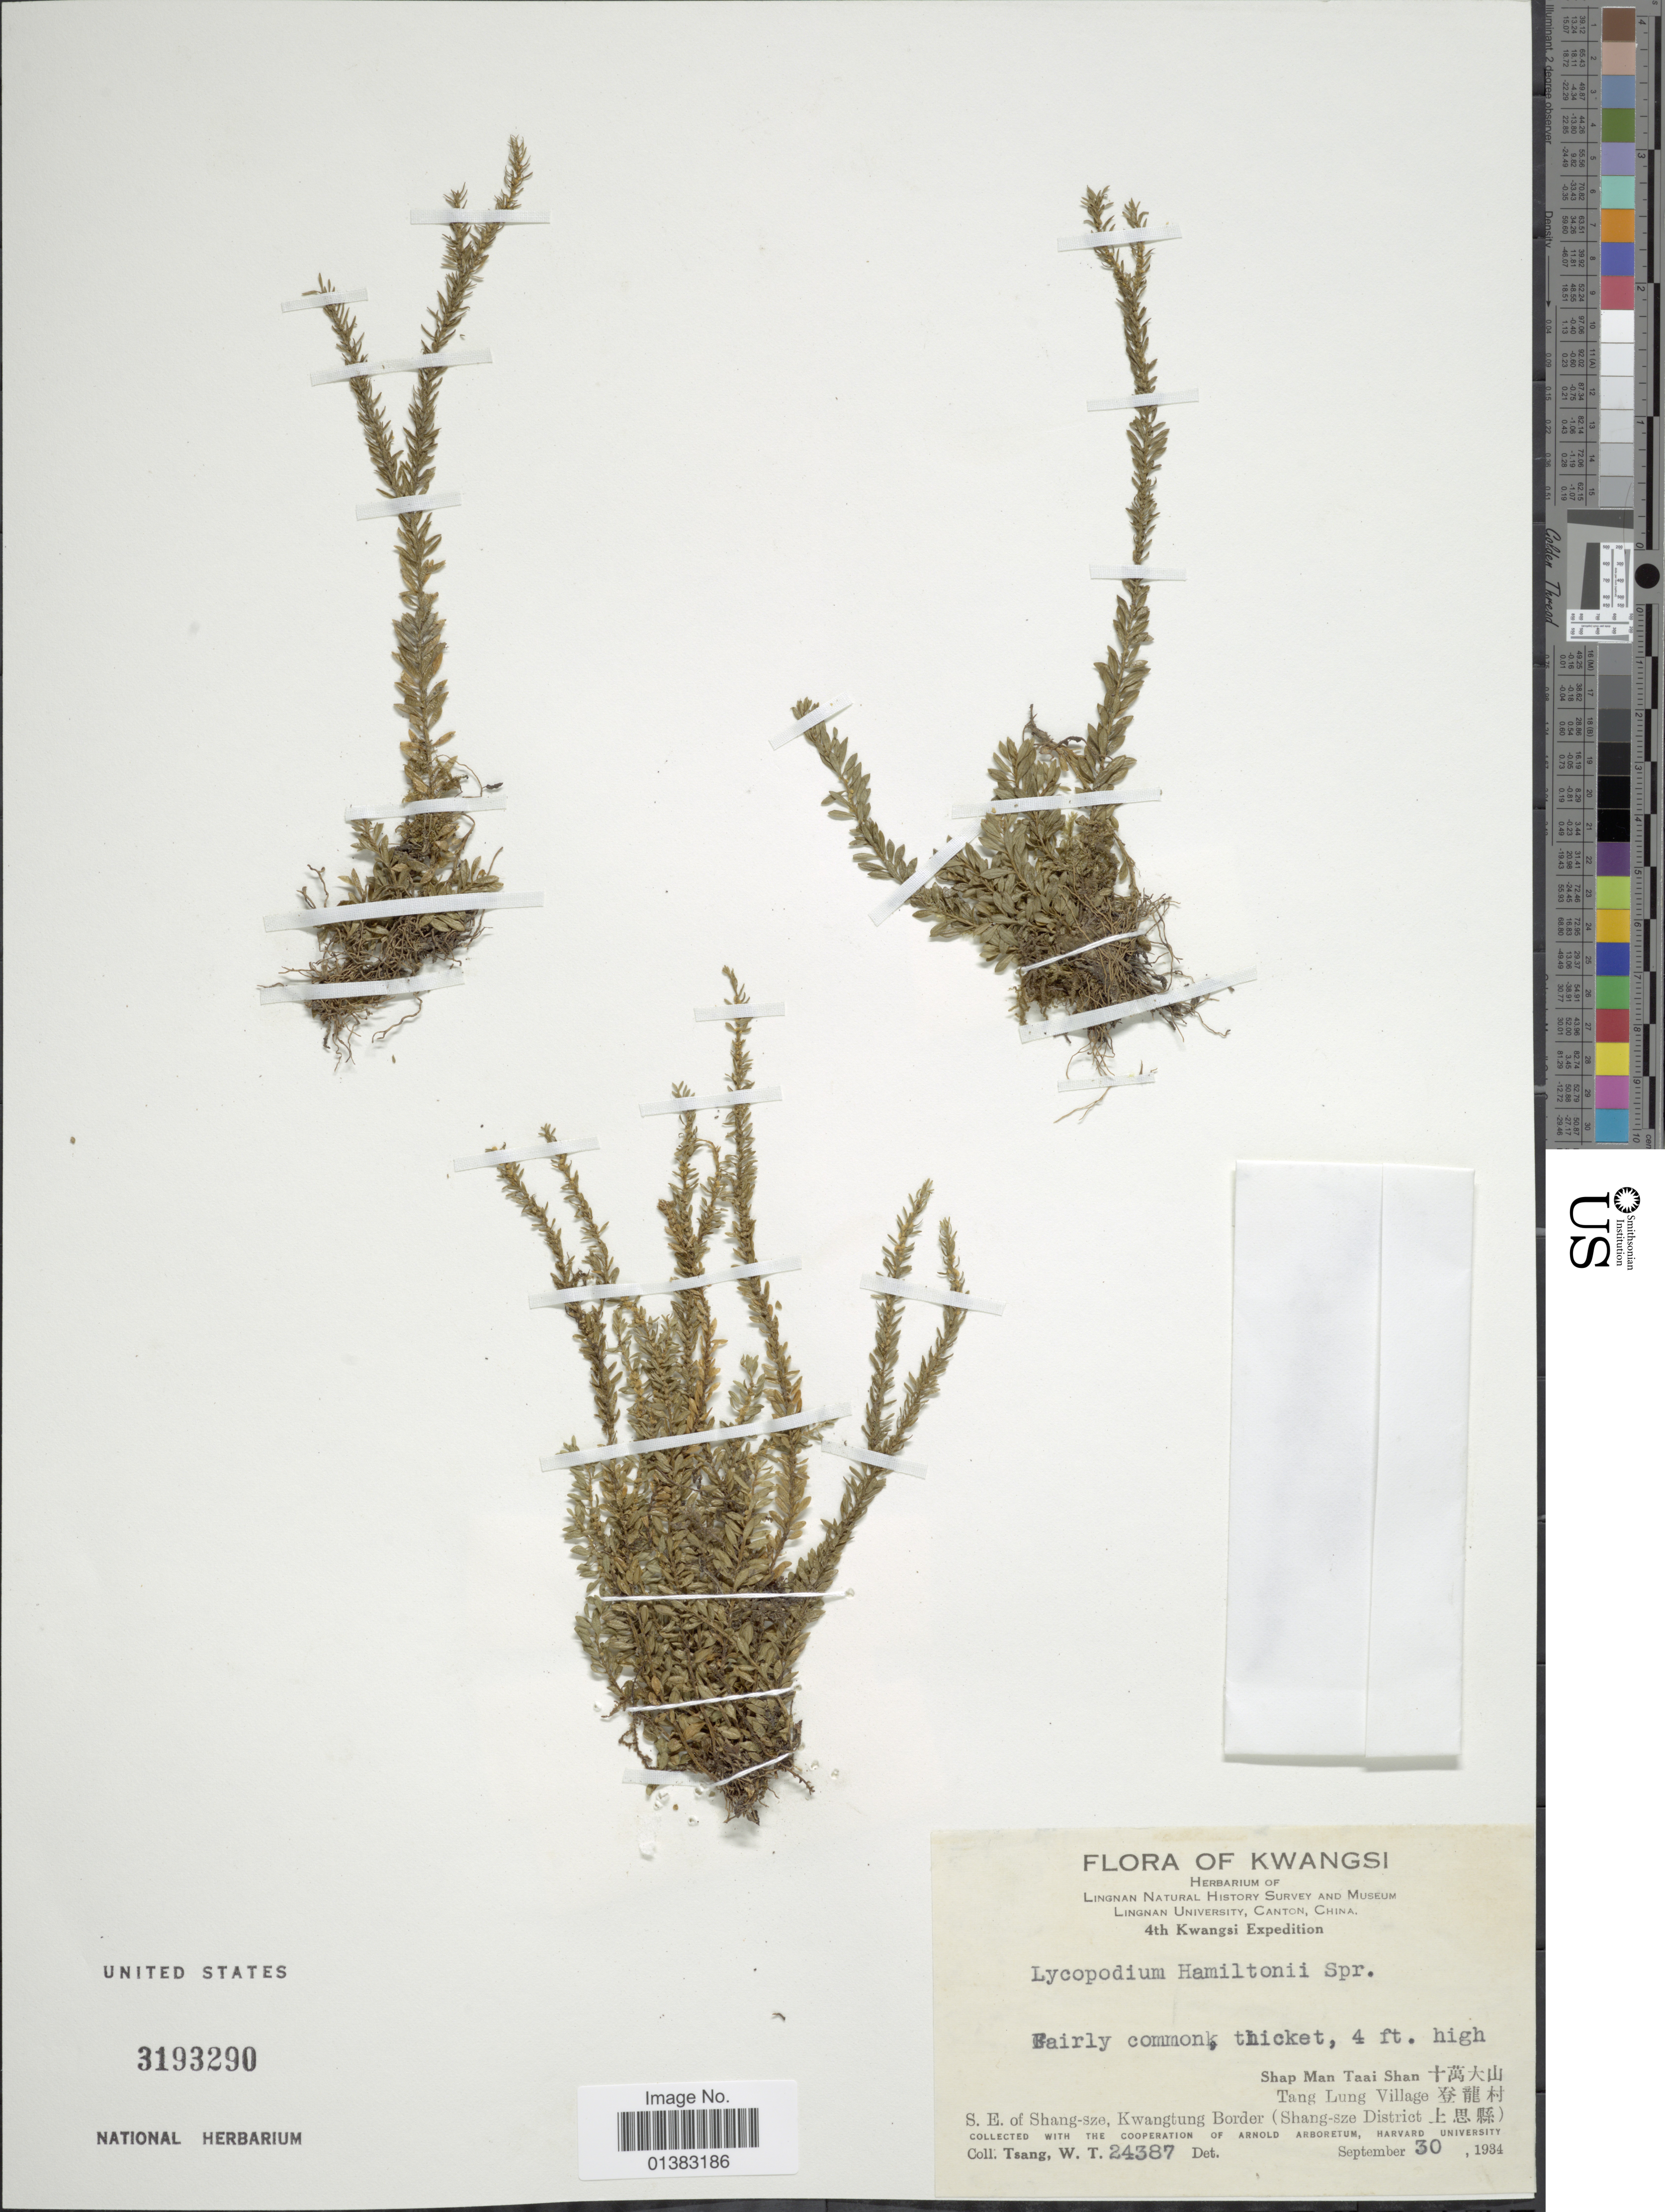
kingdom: Plantae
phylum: Tracheophyta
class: Lycopodiopsida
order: Lycopodiales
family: Lycopodiaceae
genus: Phlegmariurus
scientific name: Phlegmariurus hamiltonii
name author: (Spreng.) Á. Löve & D. Löve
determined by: Field, A. R.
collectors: W. T. Tsang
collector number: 24387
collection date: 1934-09-30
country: China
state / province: Guangxi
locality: Kwangsi, Shap Man Taai Shan X, Tang Lung Village X, S.E. of Shang-sze, Kwangtung Border (Shang-sze District X)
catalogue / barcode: US 3193290